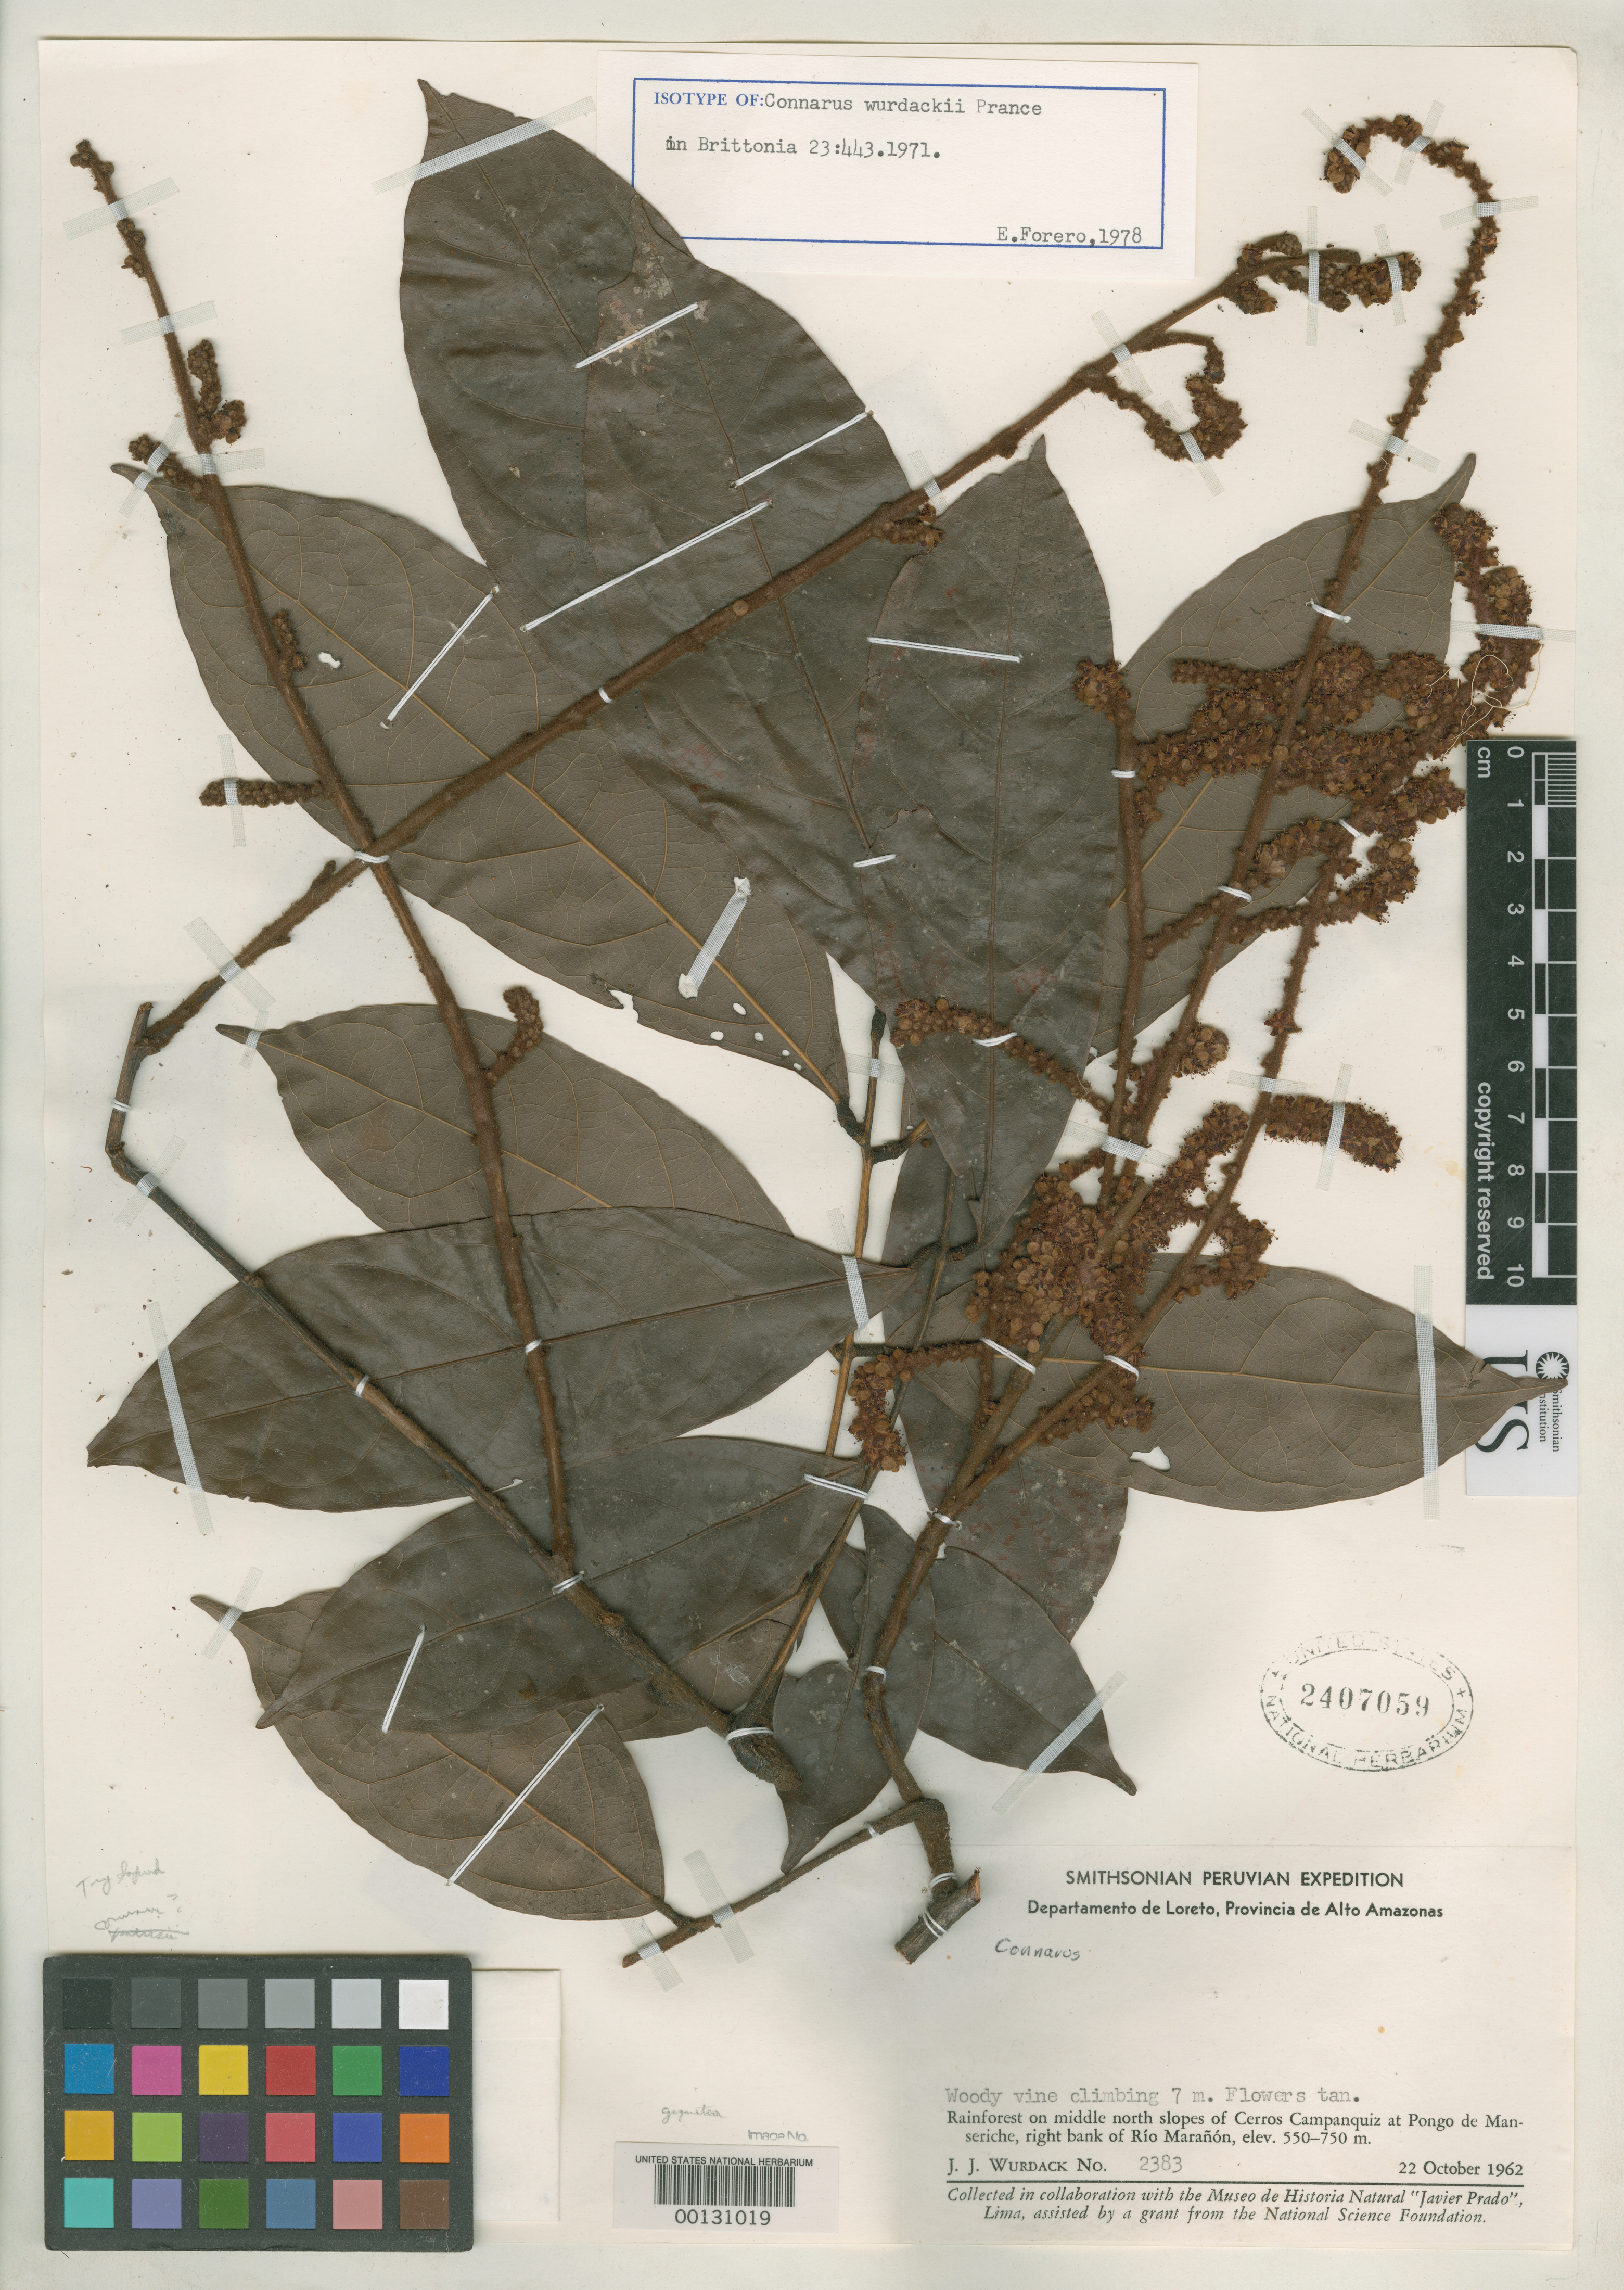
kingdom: Plantae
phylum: Tracheophyta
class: Magnoliopsida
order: Oxalidales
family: Connaraceae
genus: Connarus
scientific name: Connarus wurdackii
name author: Prance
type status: Isotype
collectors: J. J. Wurdack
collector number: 2383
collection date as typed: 22 Oct 1962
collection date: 1962-10-22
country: Peru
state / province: Loreto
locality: Cerros Campanquiz, Pongo Manseriche.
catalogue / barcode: US 2407059